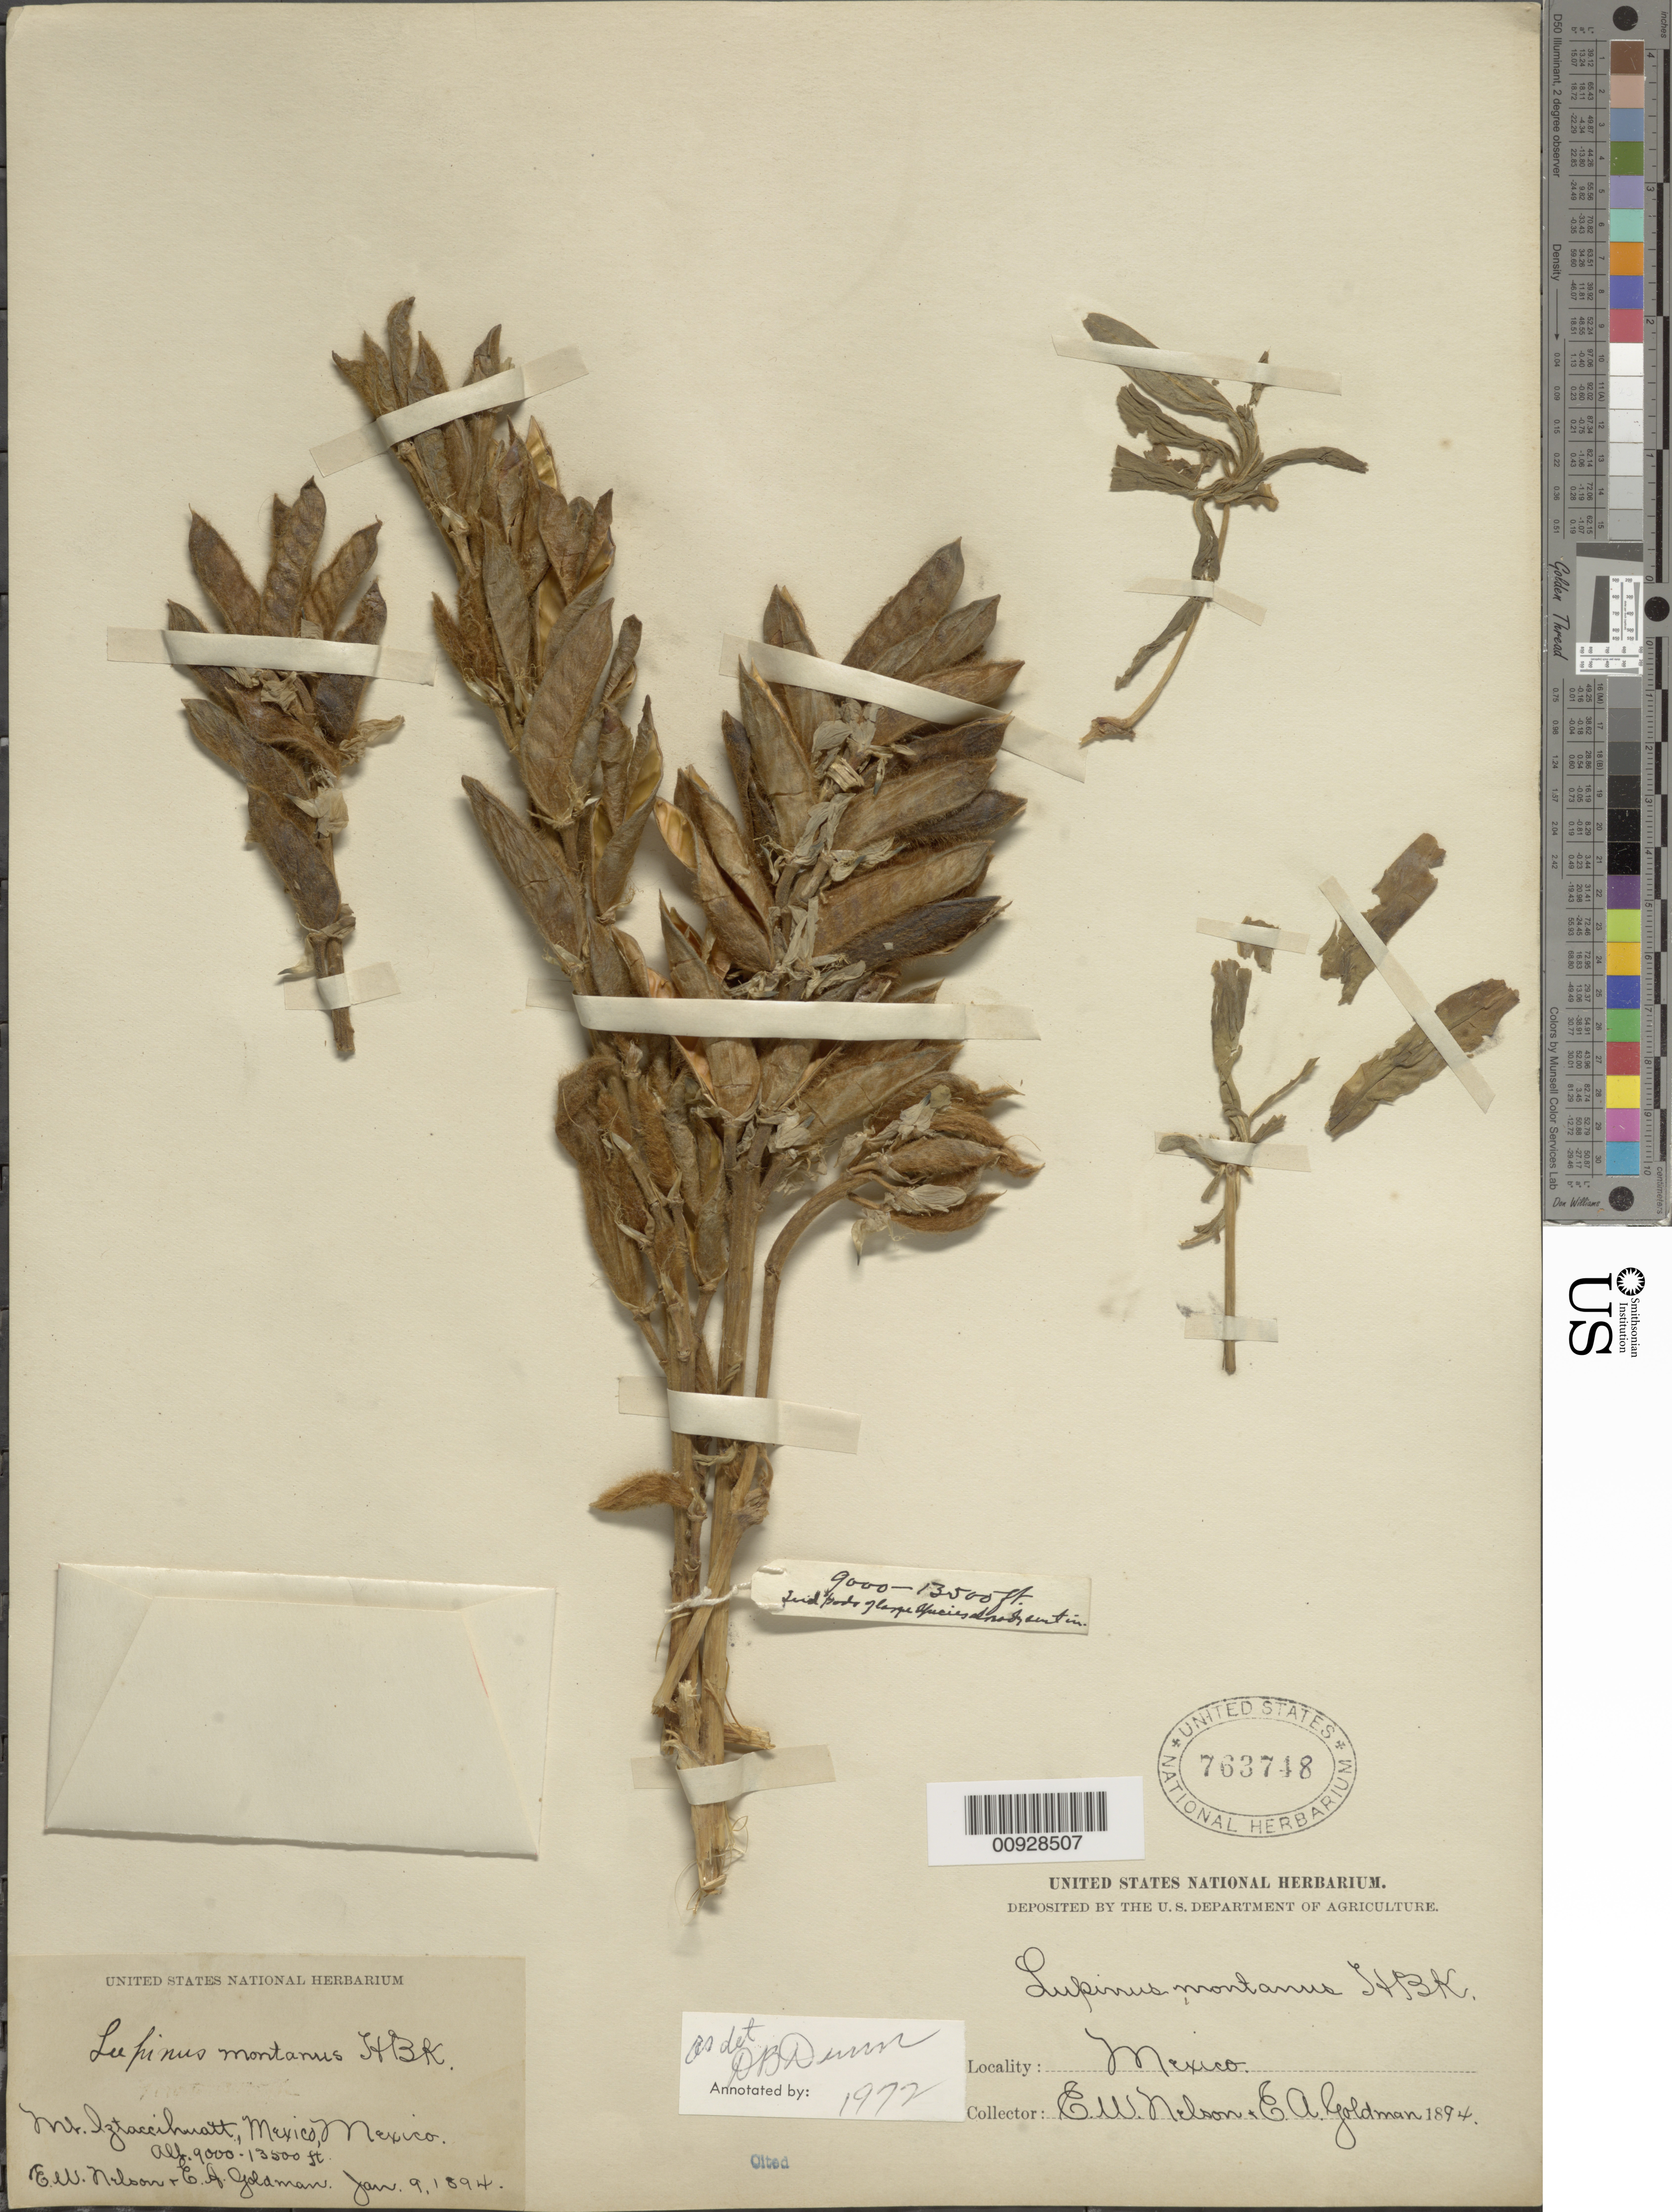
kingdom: Plantae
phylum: Tracheophyta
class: Magnoliopsida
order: Fabales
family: Fabaceae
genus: Lupinus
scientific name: Lupinus montanus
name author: Kunth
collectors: E. W. Nelson & E. A. Goldman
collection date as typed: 09 Jan 1894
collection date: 1894-01-09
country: Mexico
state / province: México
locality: Mt. Iztaccihuatl, Mexico, Mexico.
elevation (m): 2743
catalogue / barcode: US 763748